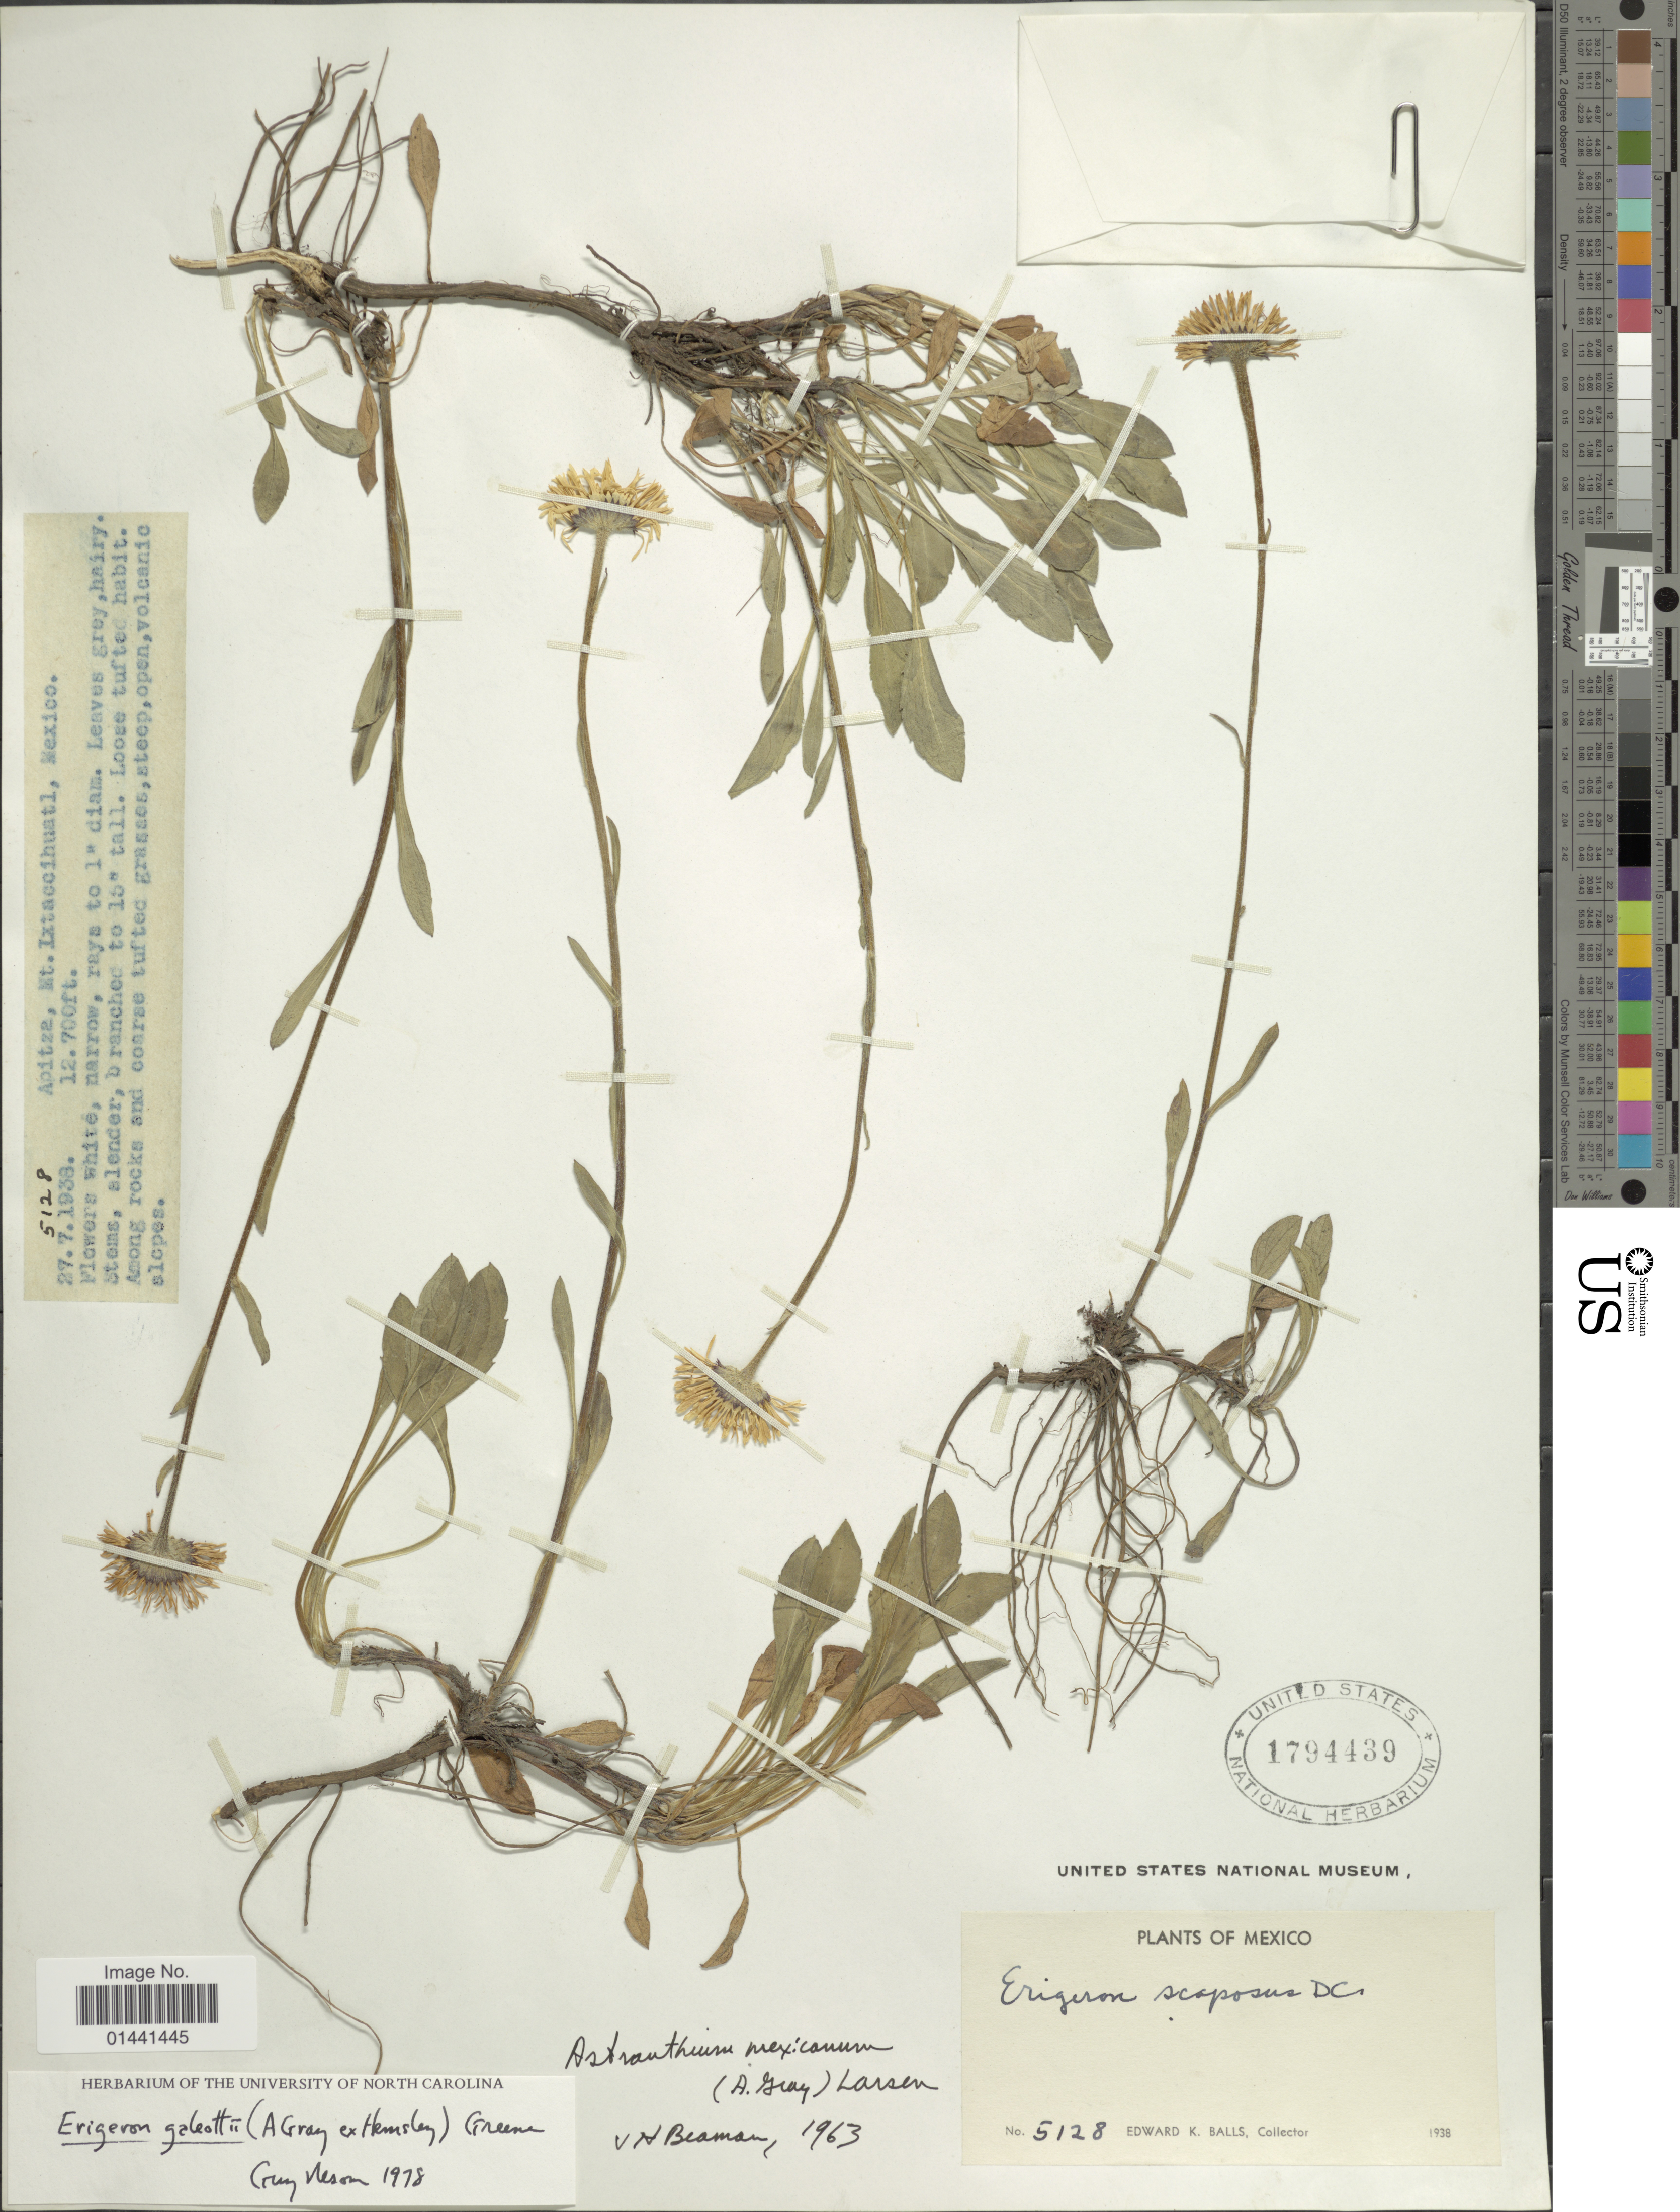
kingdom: Plantae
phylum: Tracheophyta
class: Magnoliopsida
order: Asterales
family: Asteraceae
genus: Erigeron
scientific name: Erigeron galeottii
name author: (A. Gray ex Hemsl.) Greene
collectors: E. K. Balls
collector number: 5128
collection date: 1938-07-27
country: Mexico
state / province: México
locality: Apitza, Mt. Ixtaccihuatl, among rocks and coarse tufted grasses, steep, open, volcanic slopes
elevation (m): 3871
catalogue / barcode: US 1794439